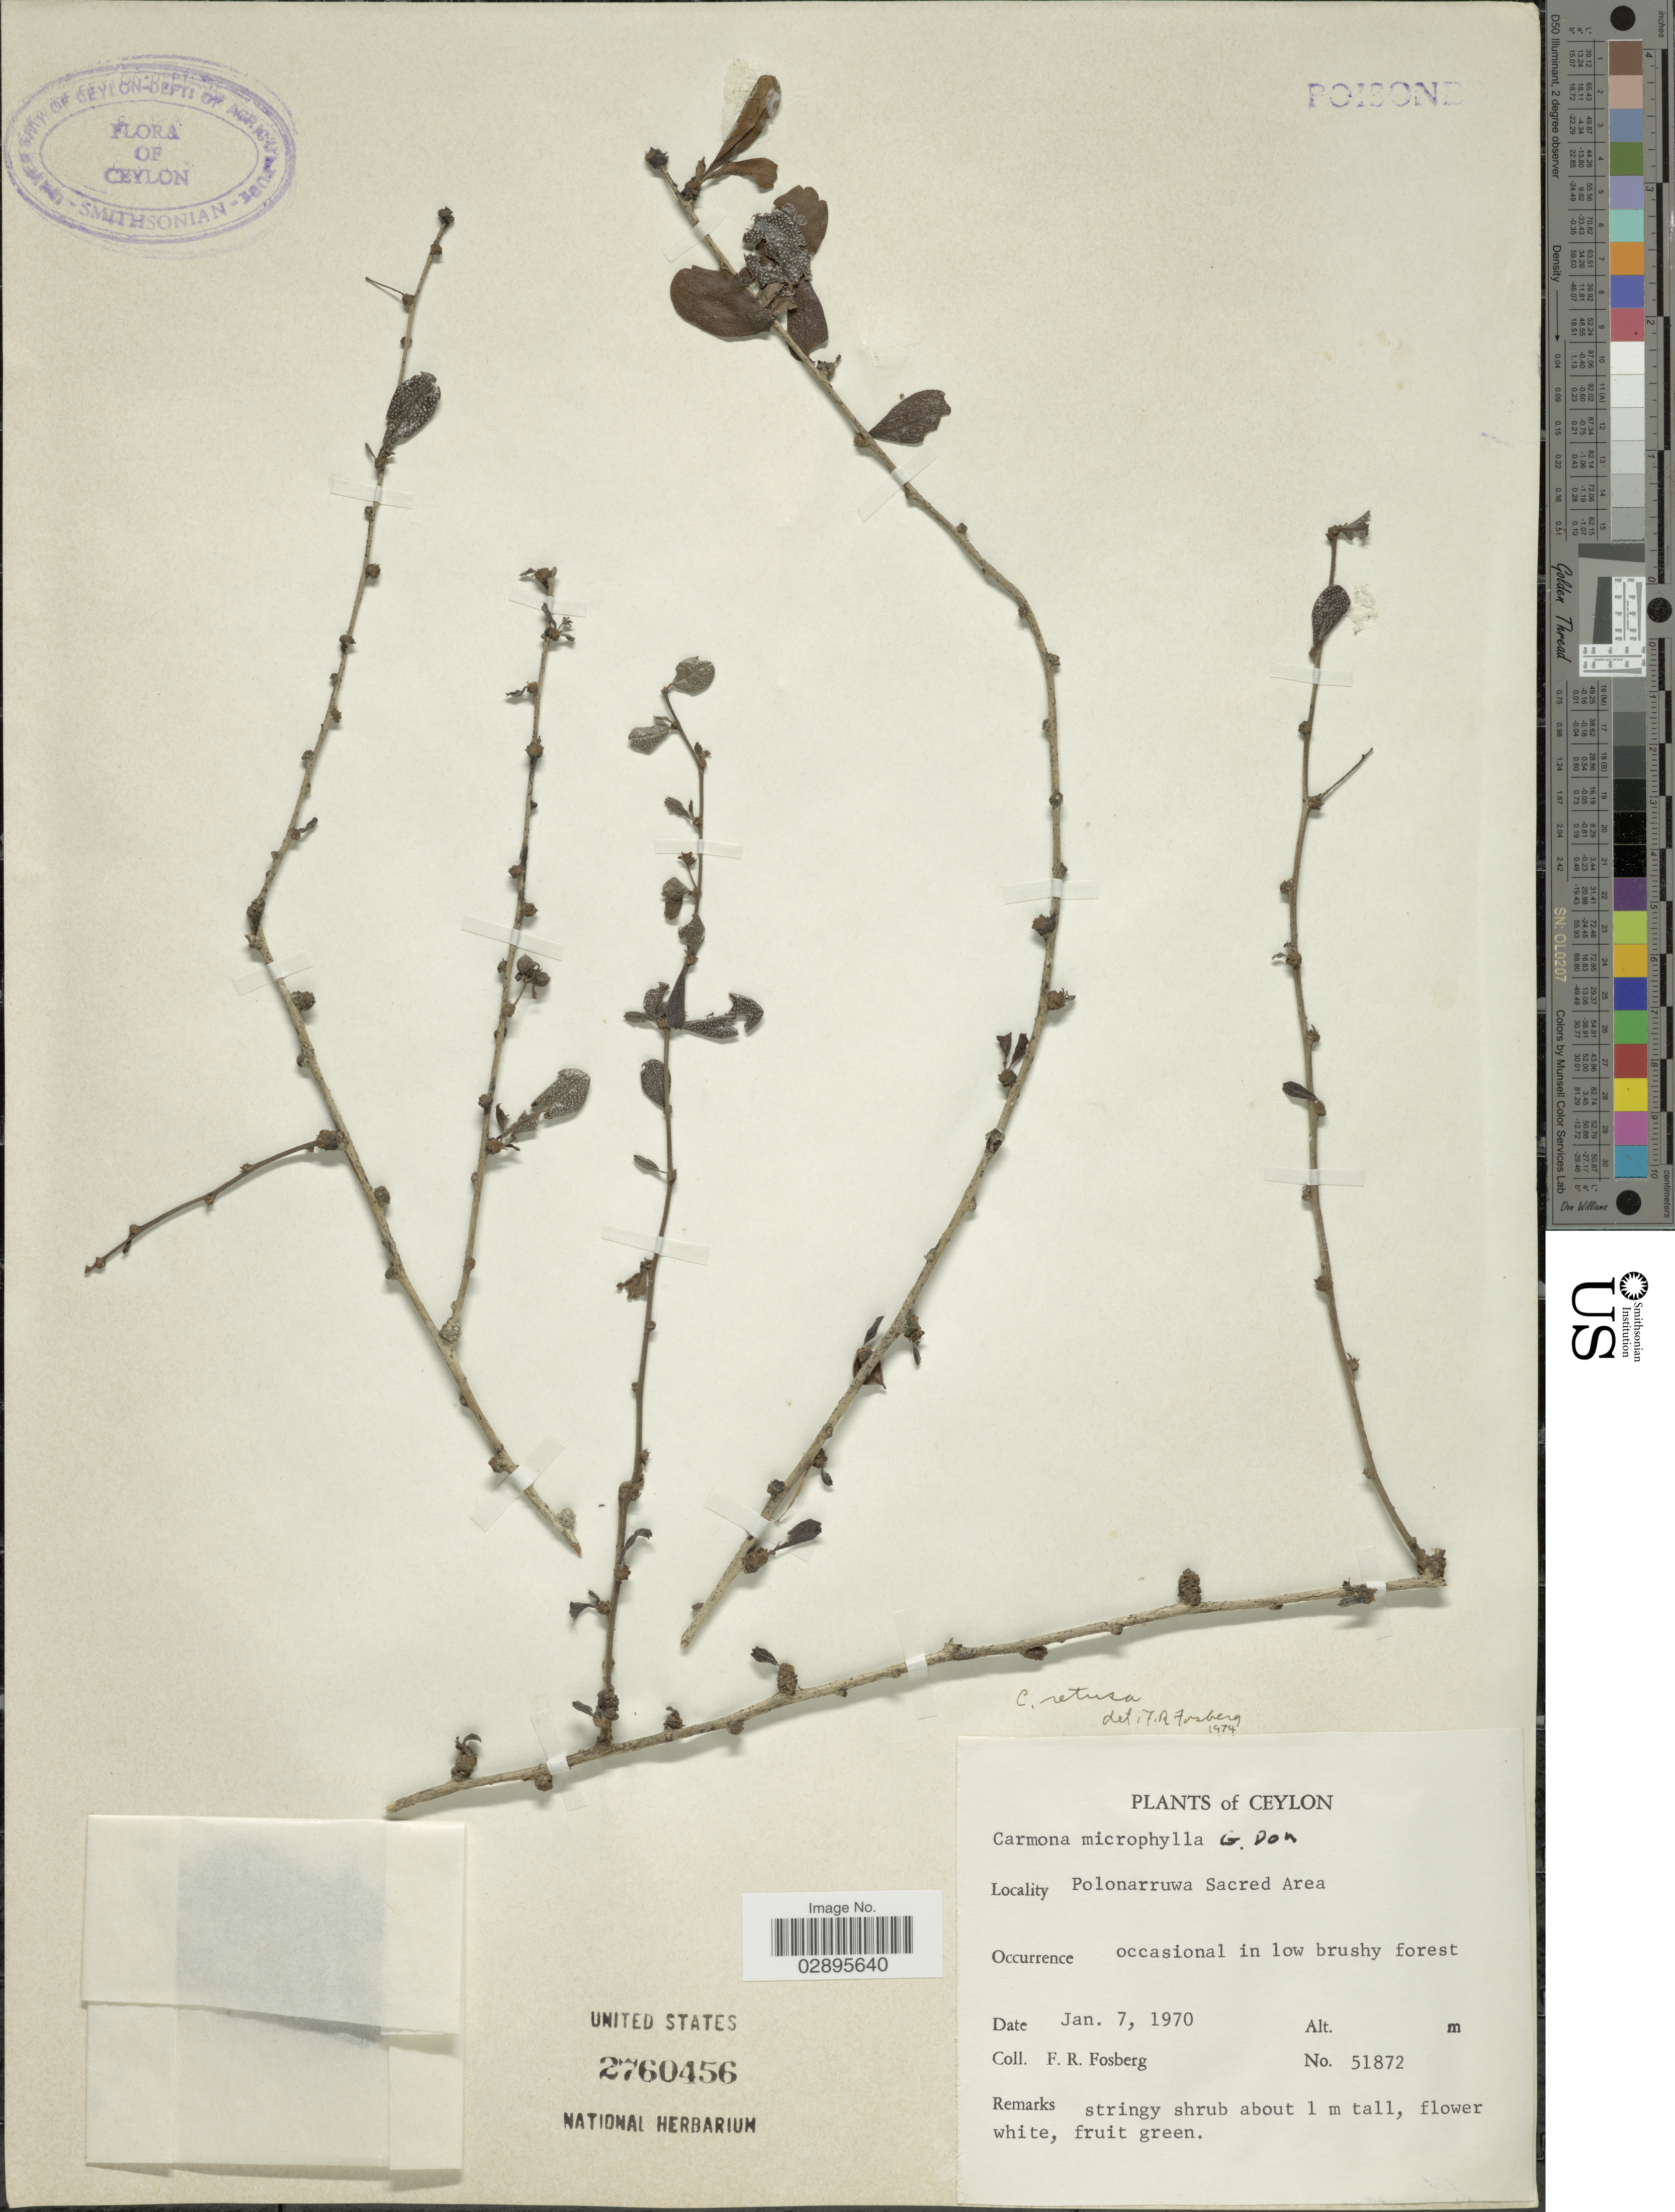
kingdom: Plantae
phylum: Tracheophyta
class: Magnoliopsida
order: Boraginales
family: Ehretiaceae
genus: Ehretia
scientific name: Ehretia microphylla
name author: Lam.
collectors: F. R. Fosberg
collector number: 51872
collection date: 1970-01-07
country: Sri Lanka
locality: Ceylon. Polonnaruwa Sacred Area.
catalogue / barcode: US 2760456